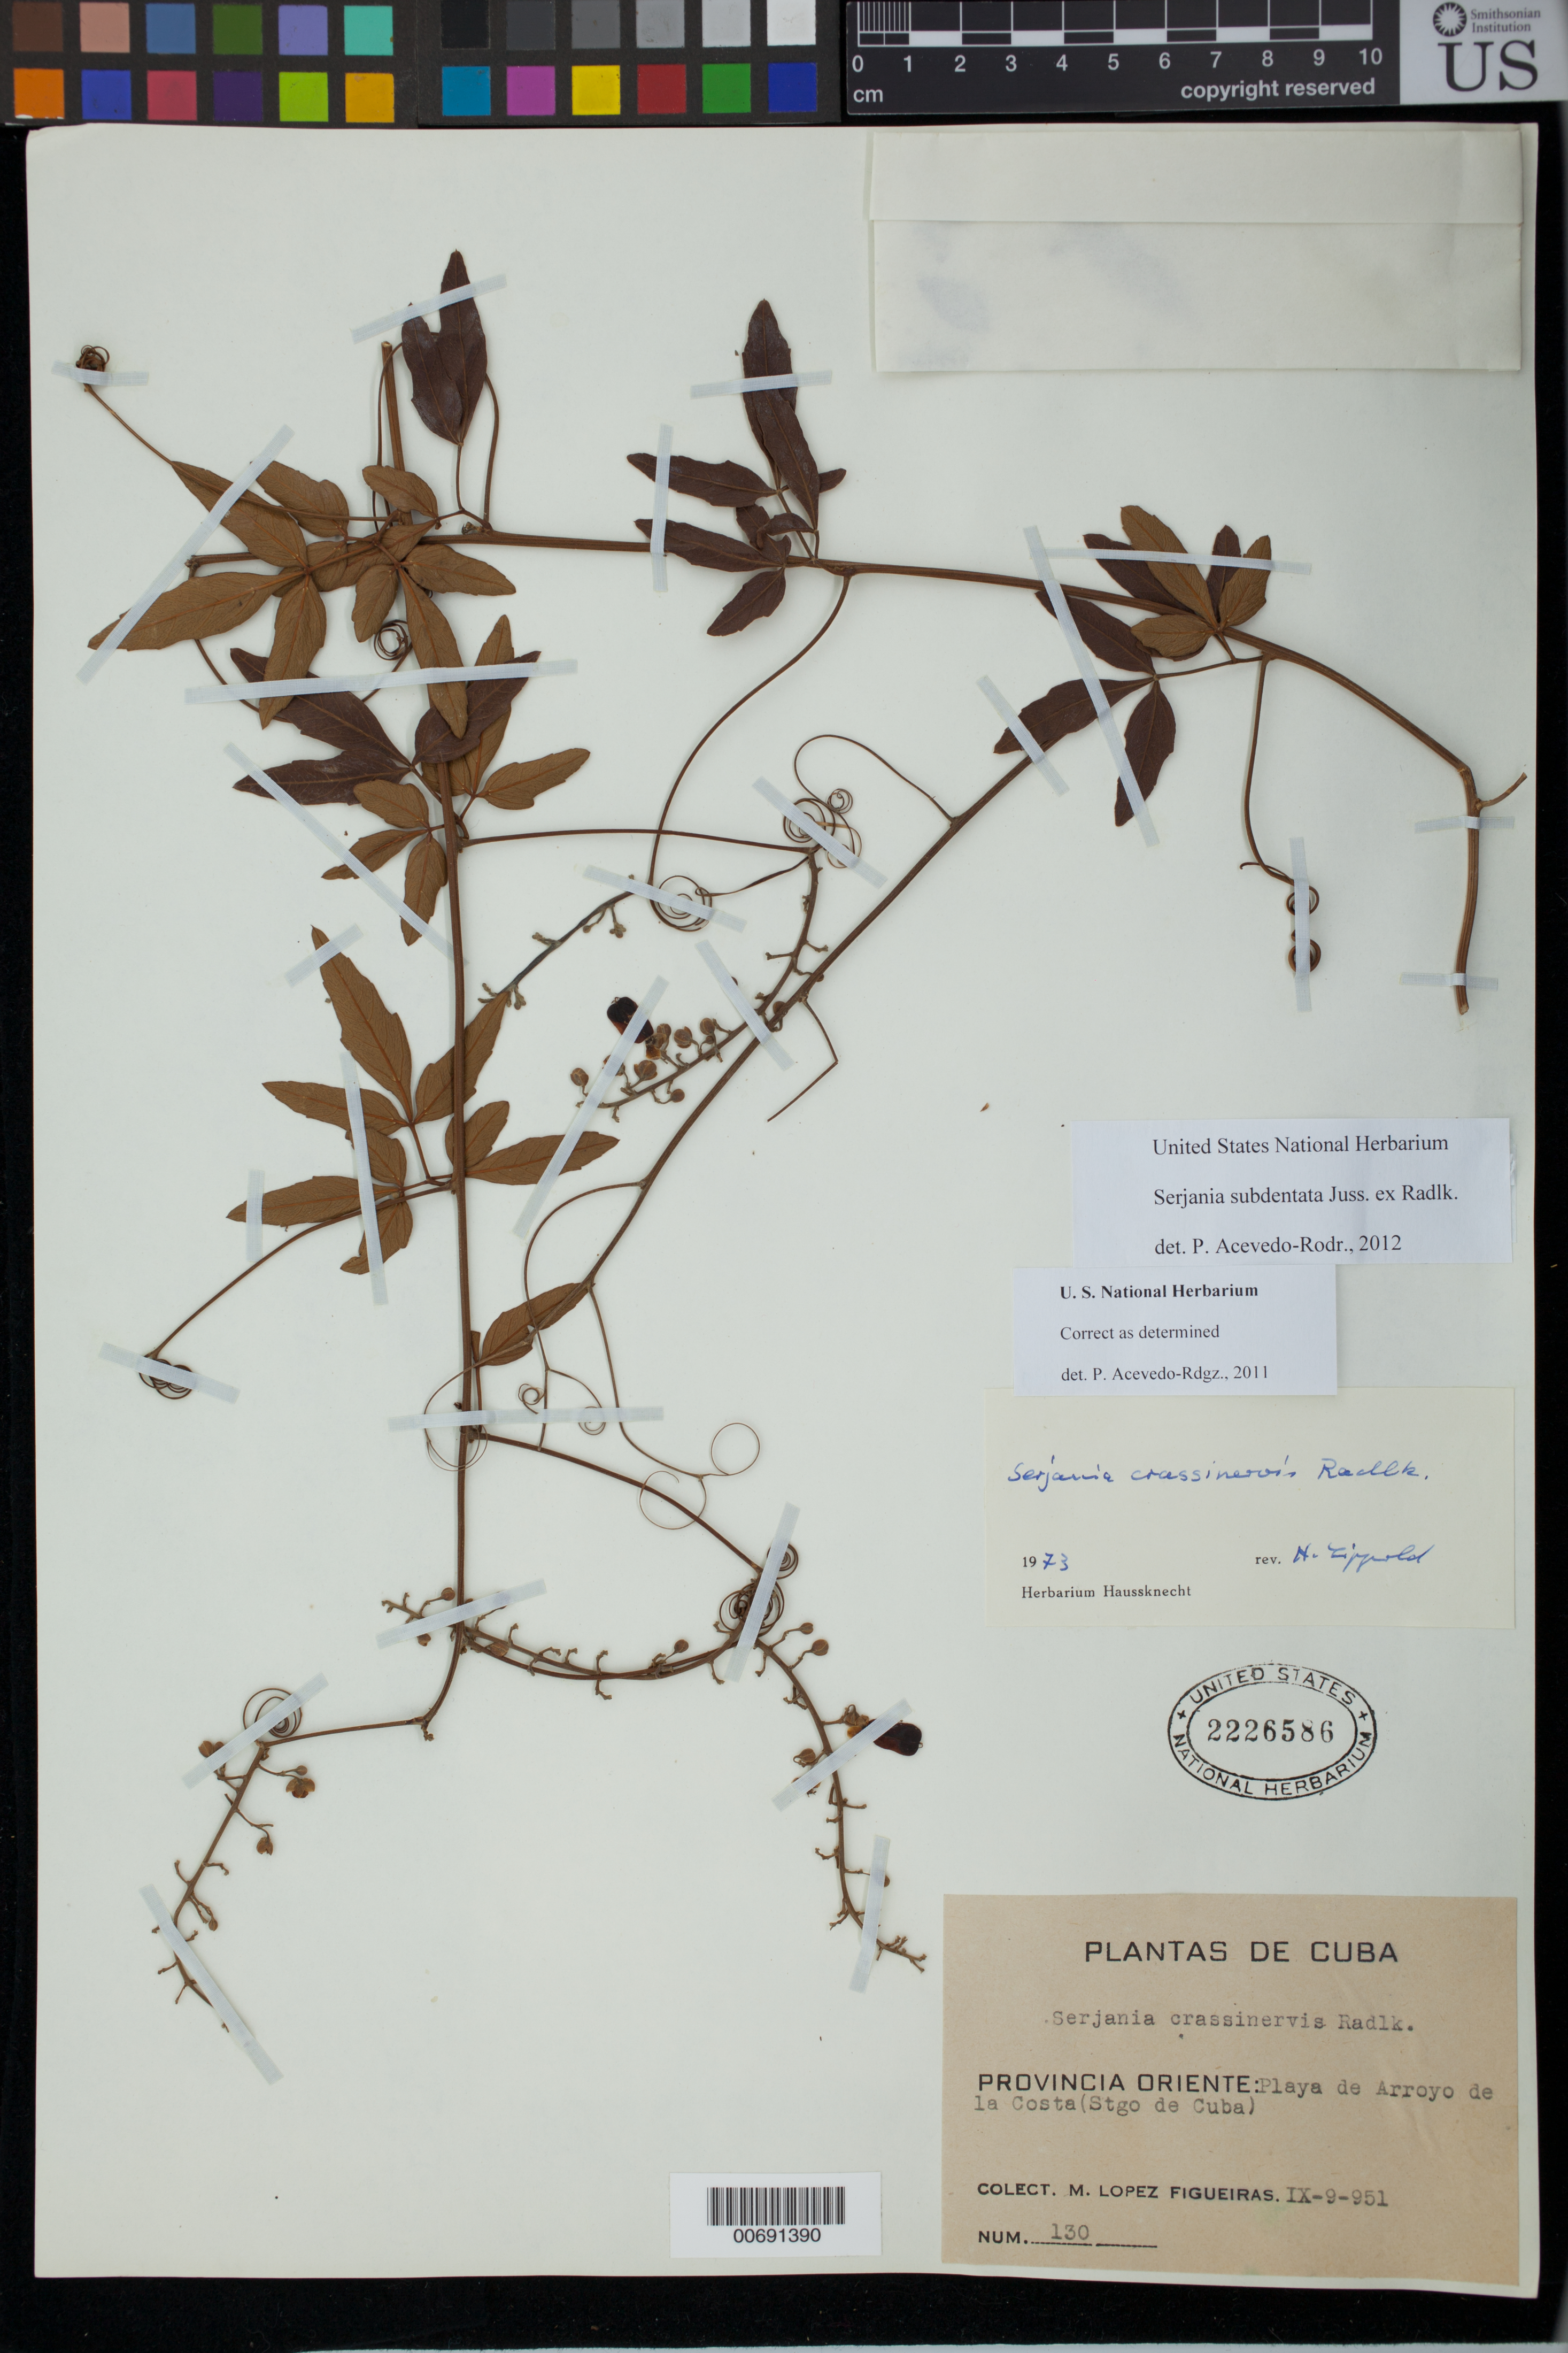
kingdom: Plantae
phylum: Tracheophyta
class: Magnoliopsida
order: Sapindales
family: Sapindaceae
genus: Serjania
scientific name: Serjania subdentata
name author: Juss. ex Poir.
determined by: Acevedo-Rodríguez, P., (BOT), Smithsonian Institution - National Museum of Natural History (UNITED STATES)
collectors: M. López Figueiras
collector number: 130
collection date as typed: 09 Sep 1951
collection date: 1951-09-09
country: Cuba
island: Greater Antilles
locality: Prov. Oriente: Playa de Arroyo de La Costa (Stgo de Cuba)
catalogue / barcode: US 2226586